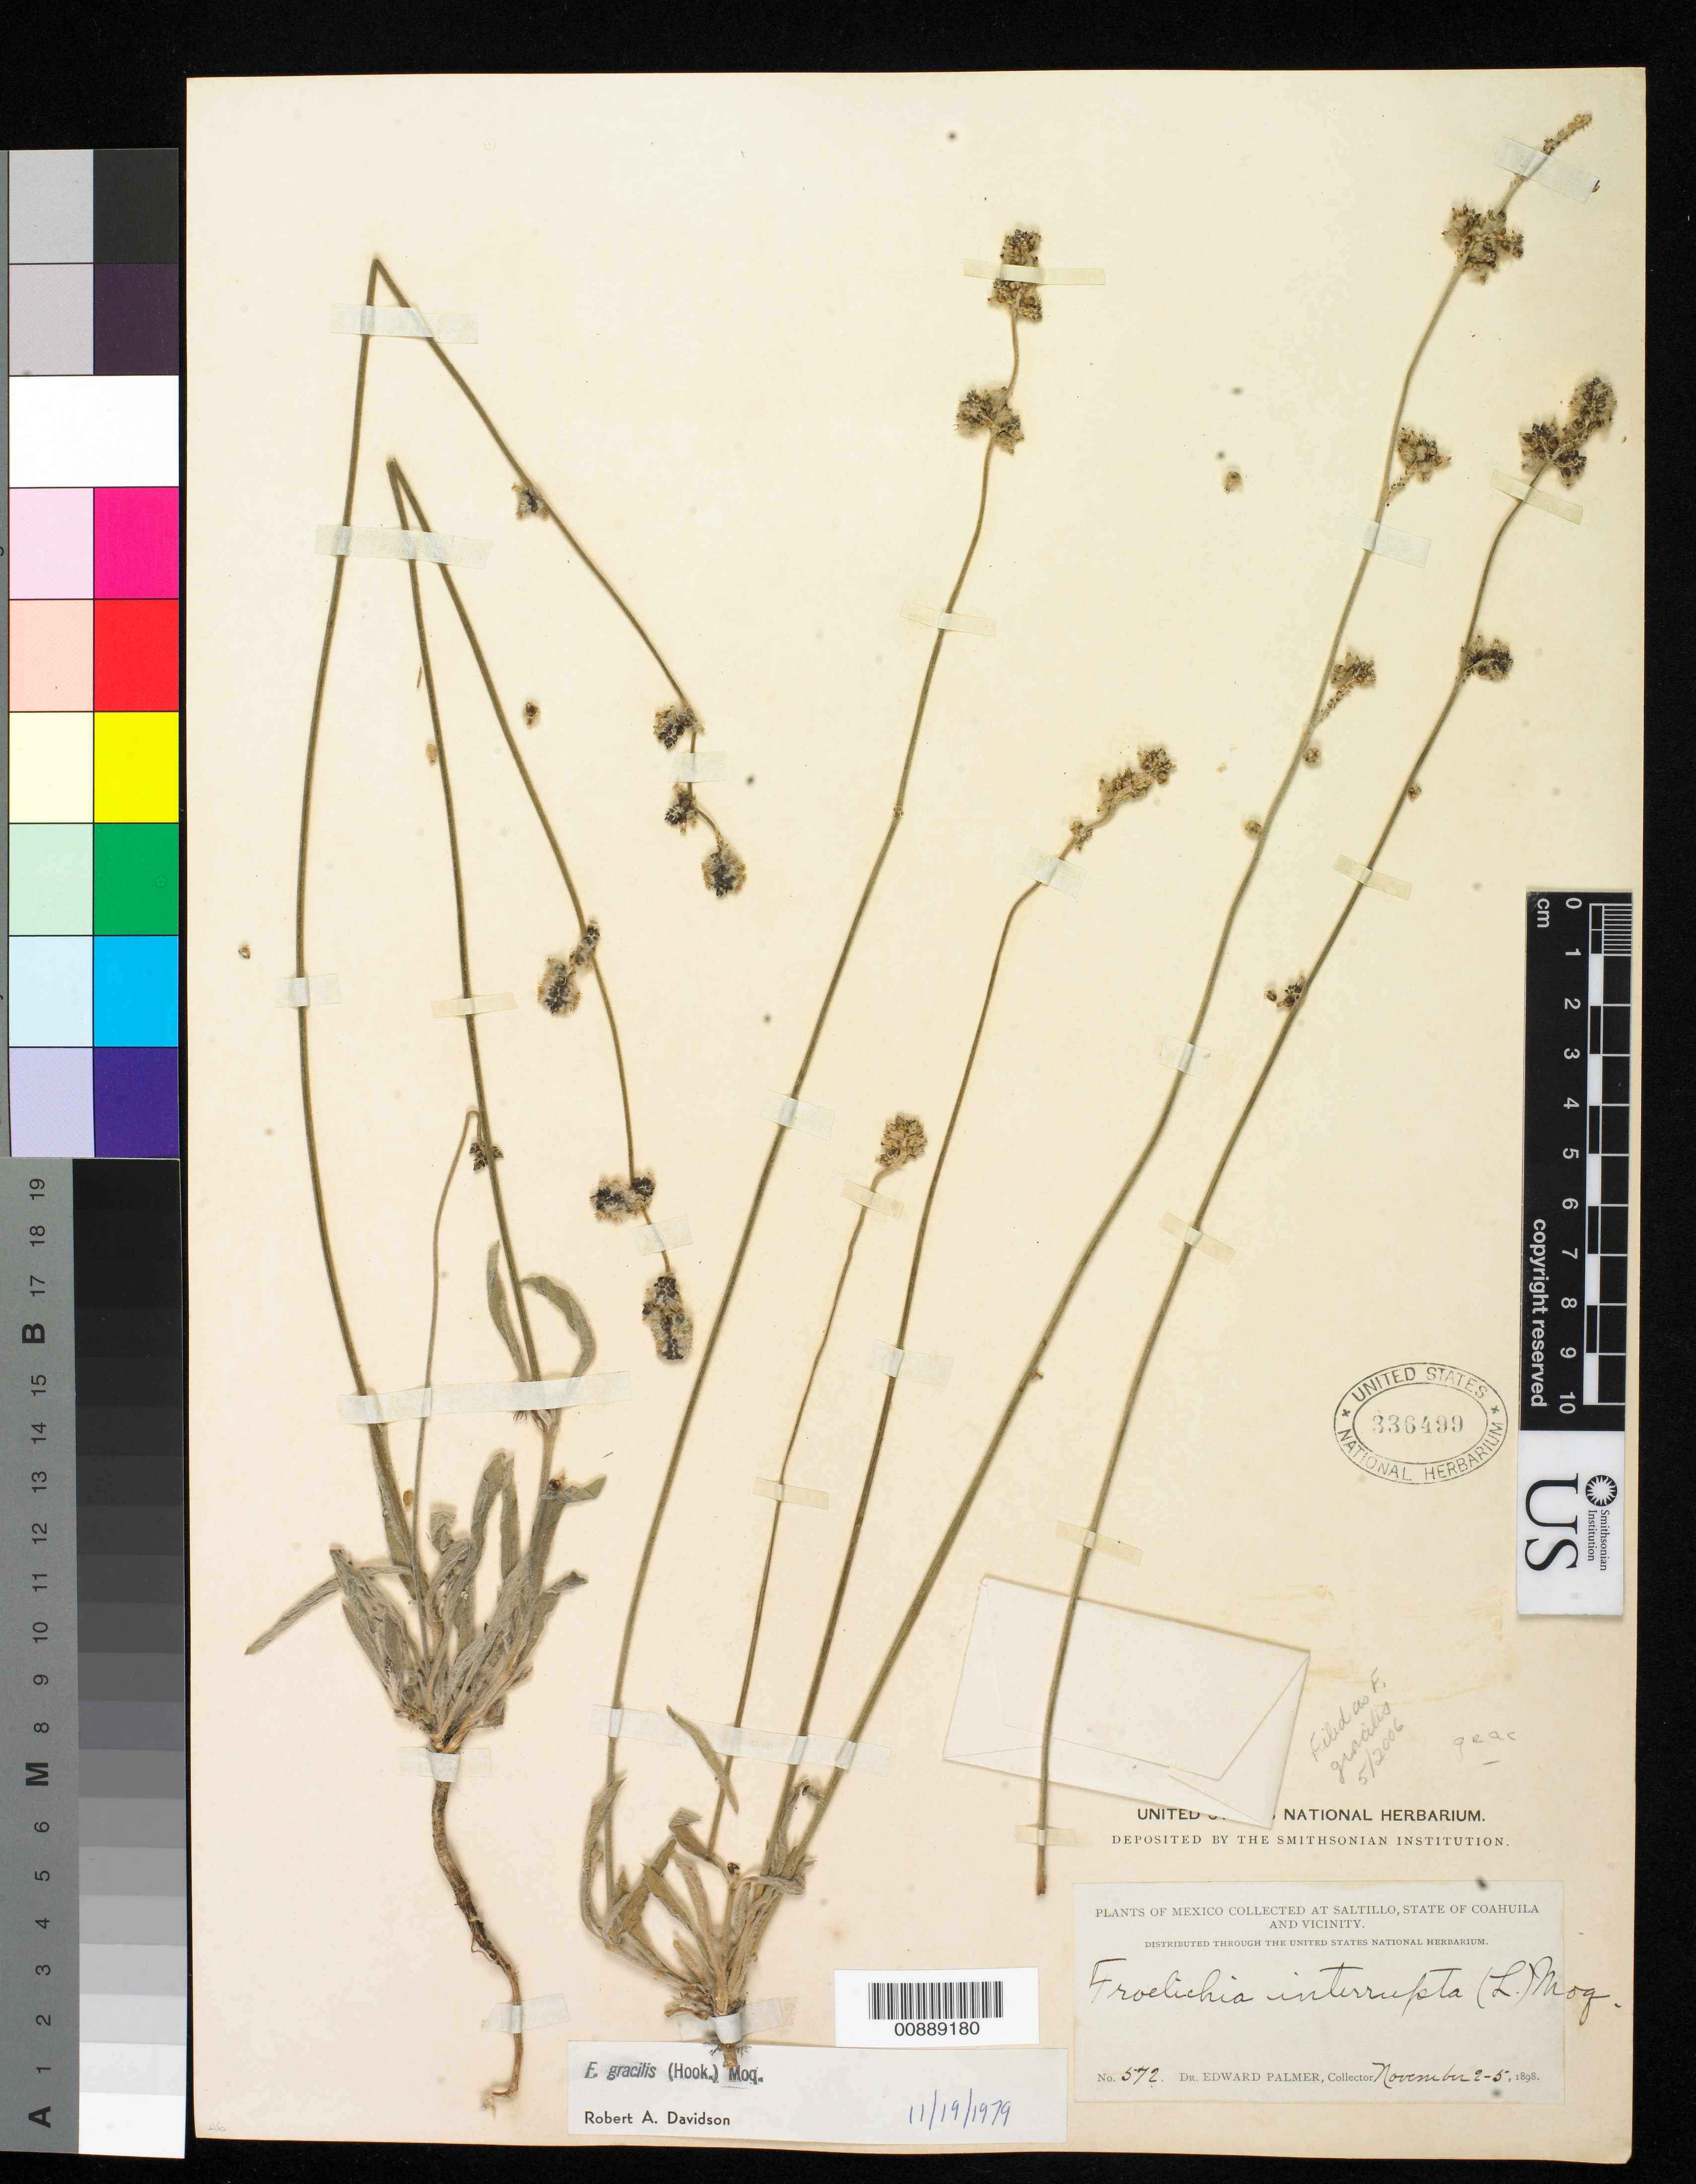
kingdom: Plantae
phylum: Tracheophyta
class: Magnoliopsida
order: Caryophyllales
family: Amaranthaceae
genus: Froelichia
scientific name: Froelichia gracilis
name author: (Hook.) Moq.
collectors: E. Palmer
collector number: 572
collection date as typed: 02 Nov 1898 to 05 Nov 1898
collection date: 1898-11-02/1898-11-05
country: Mexico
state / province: Coahuila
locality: Saltillo, Coahuila and vicinity.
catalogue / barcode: US 336499